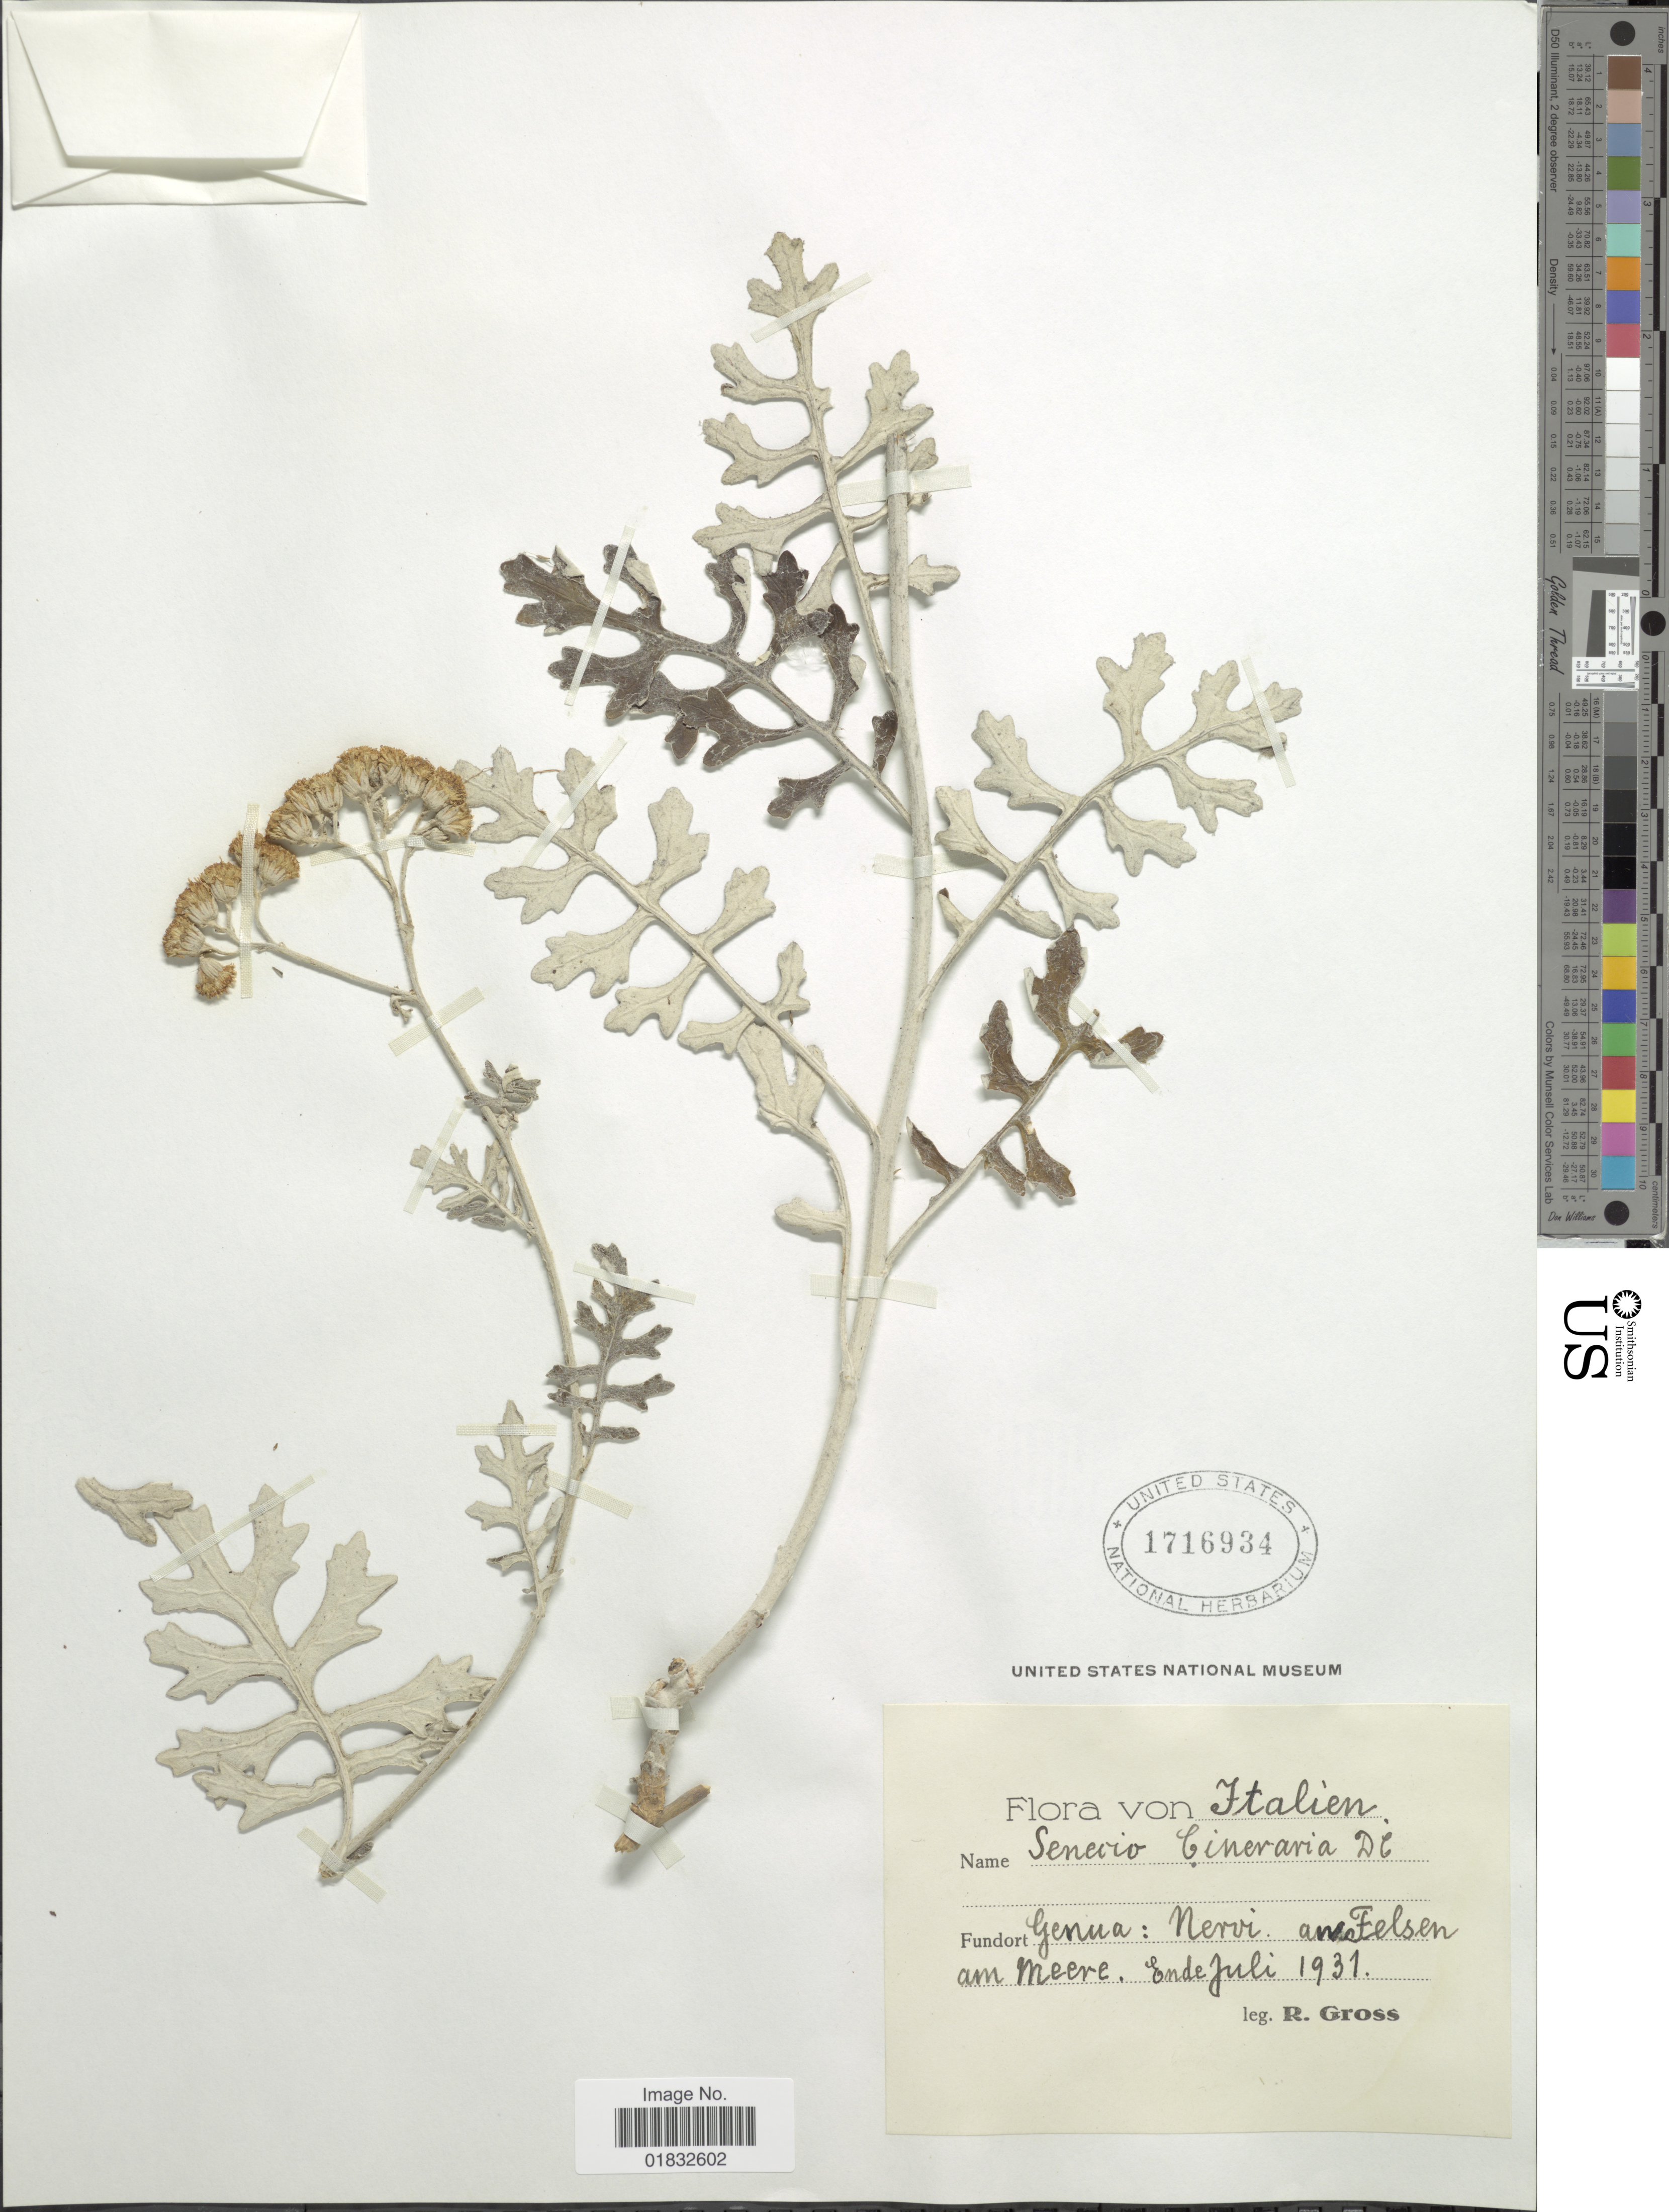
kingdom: Plantae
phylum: Tracheophyta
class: Magnoliopsida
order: Asterales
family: Asteraceae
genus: Jacobaea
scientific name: Jacobaea maritima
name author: (L.) Pelser & Meijden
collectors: R. Gross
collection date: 1931-07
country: Italy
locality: Genua: Nervi. an Felsen am Meere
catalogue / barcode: US 1716934